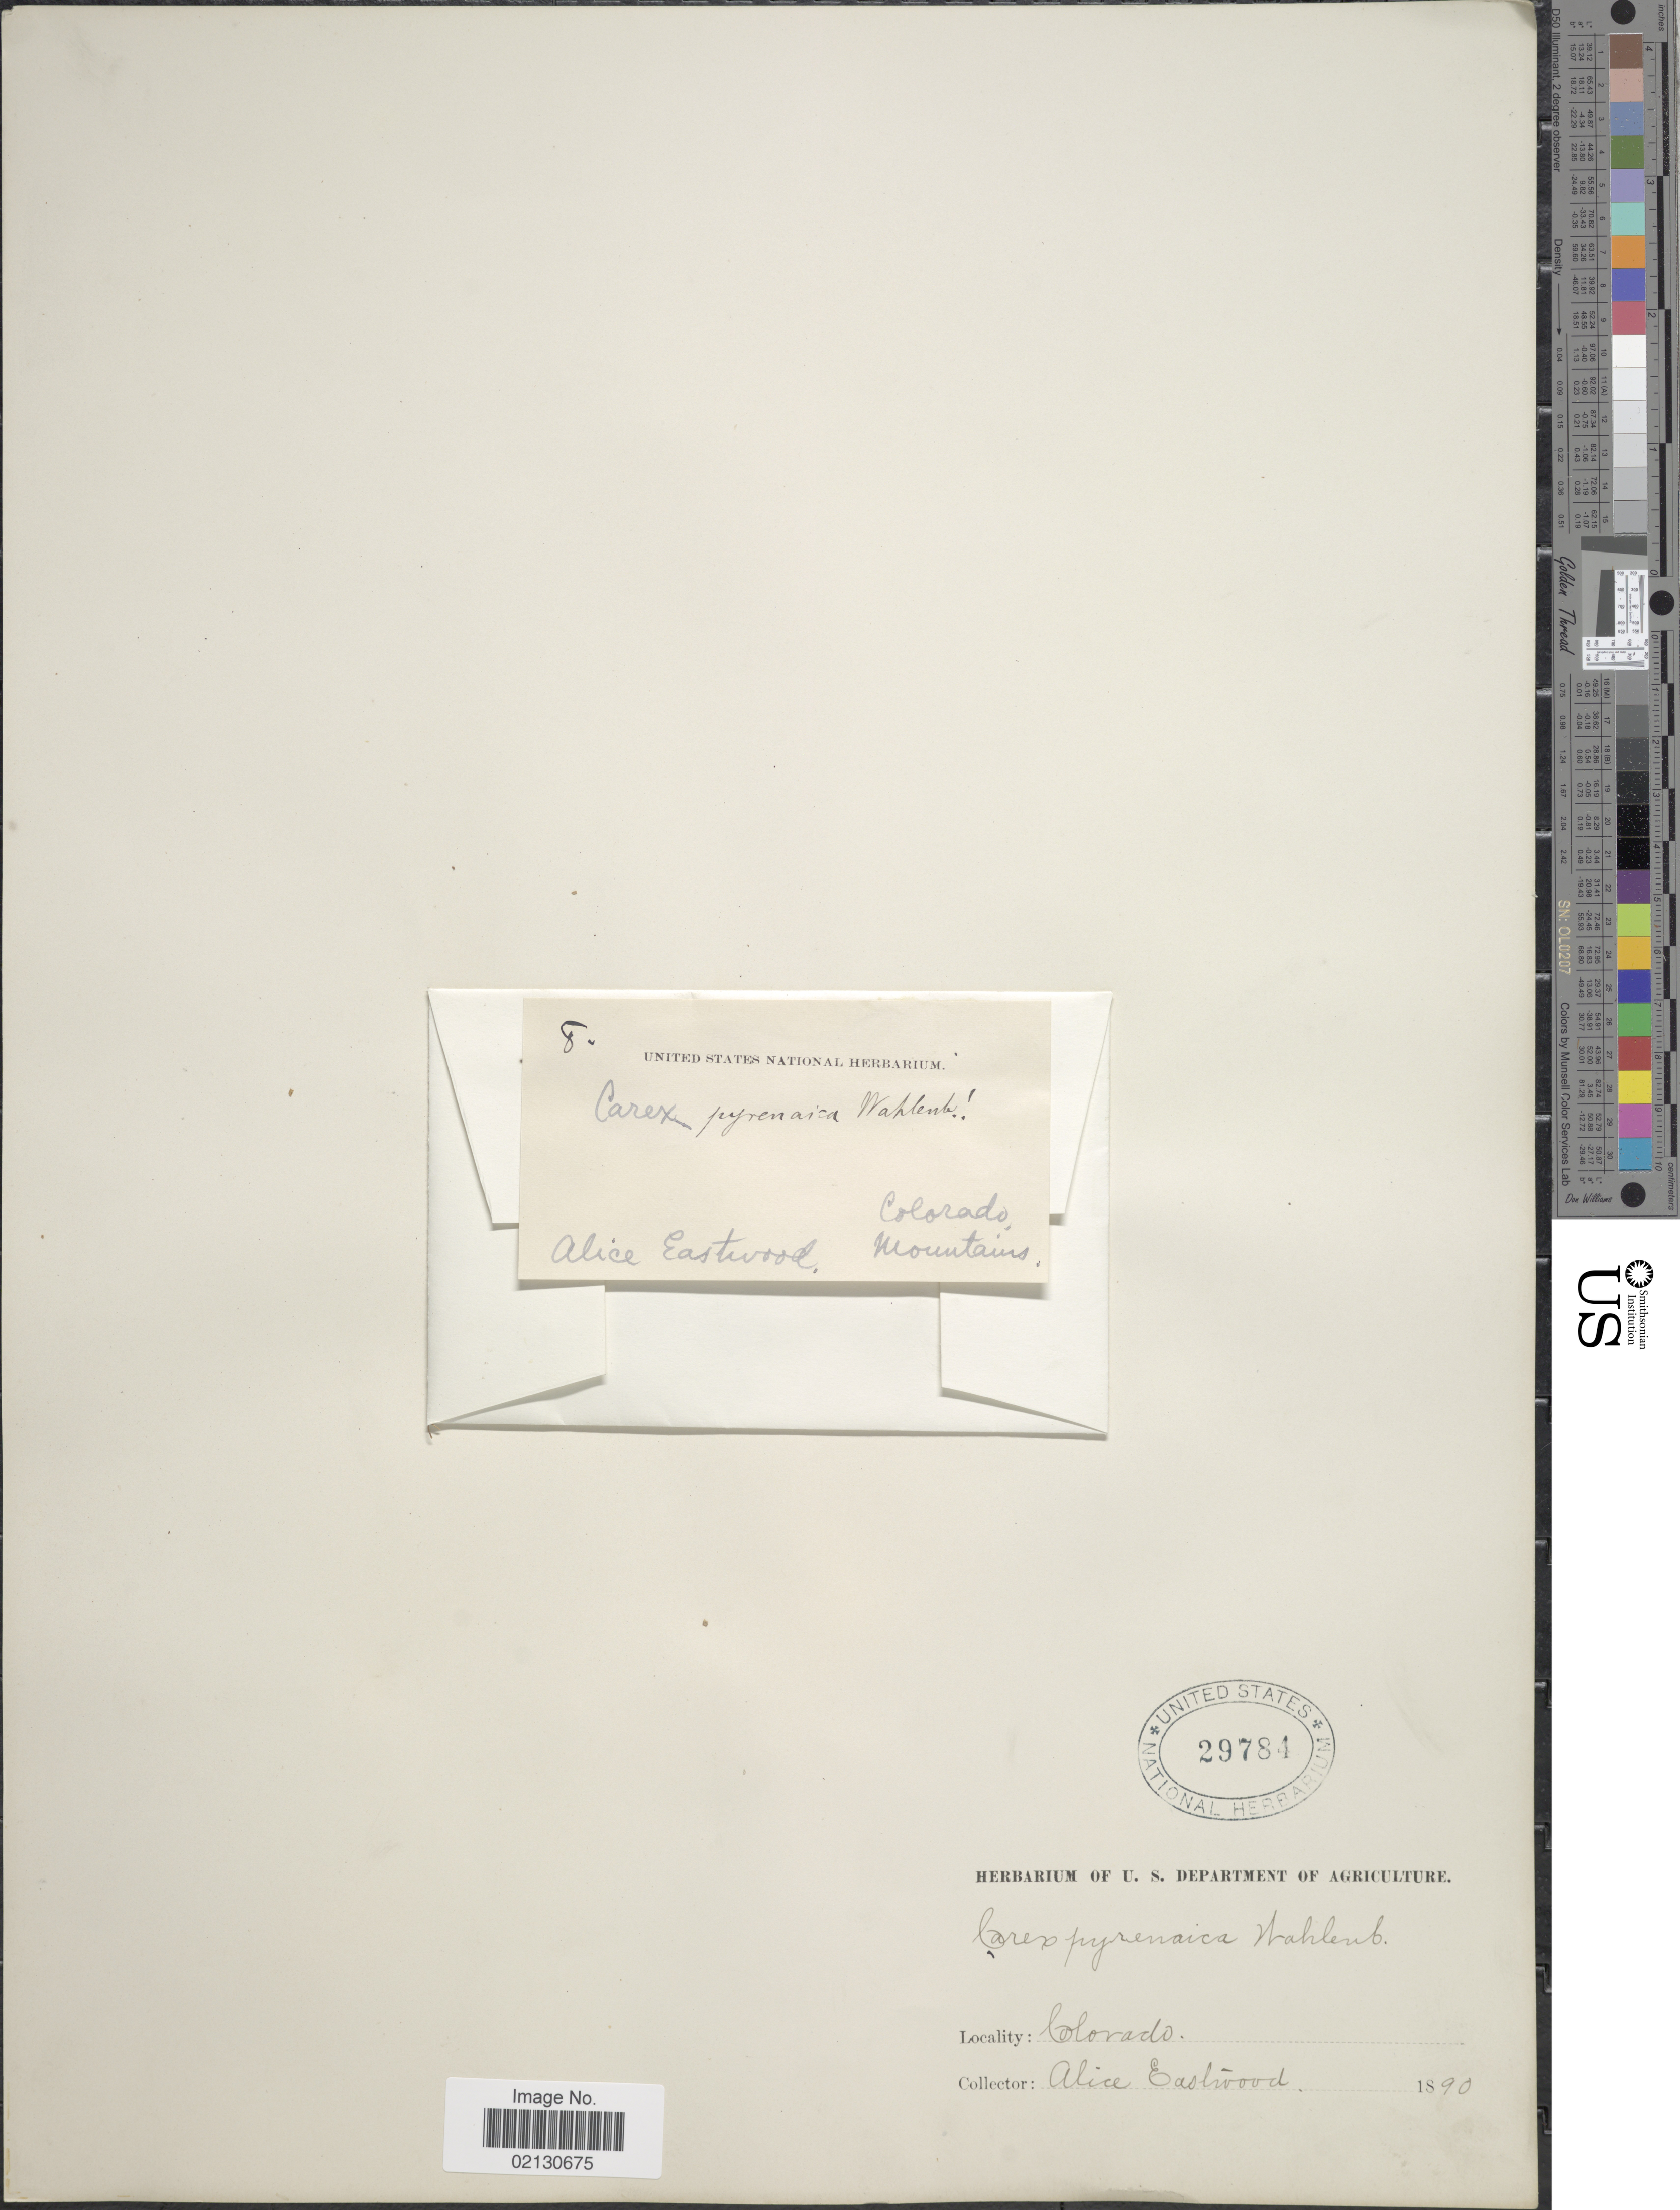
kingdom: Plantae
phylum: Tracheophyta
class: Liliopsida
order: Poales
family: Cyperaceae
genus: Carex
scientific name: Carex micropoda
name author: C.A. Mey.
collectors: A. Eastwood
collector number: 8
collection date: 1890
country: United States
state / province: Colorado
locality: Colorado Mountains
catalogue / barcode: US 29784